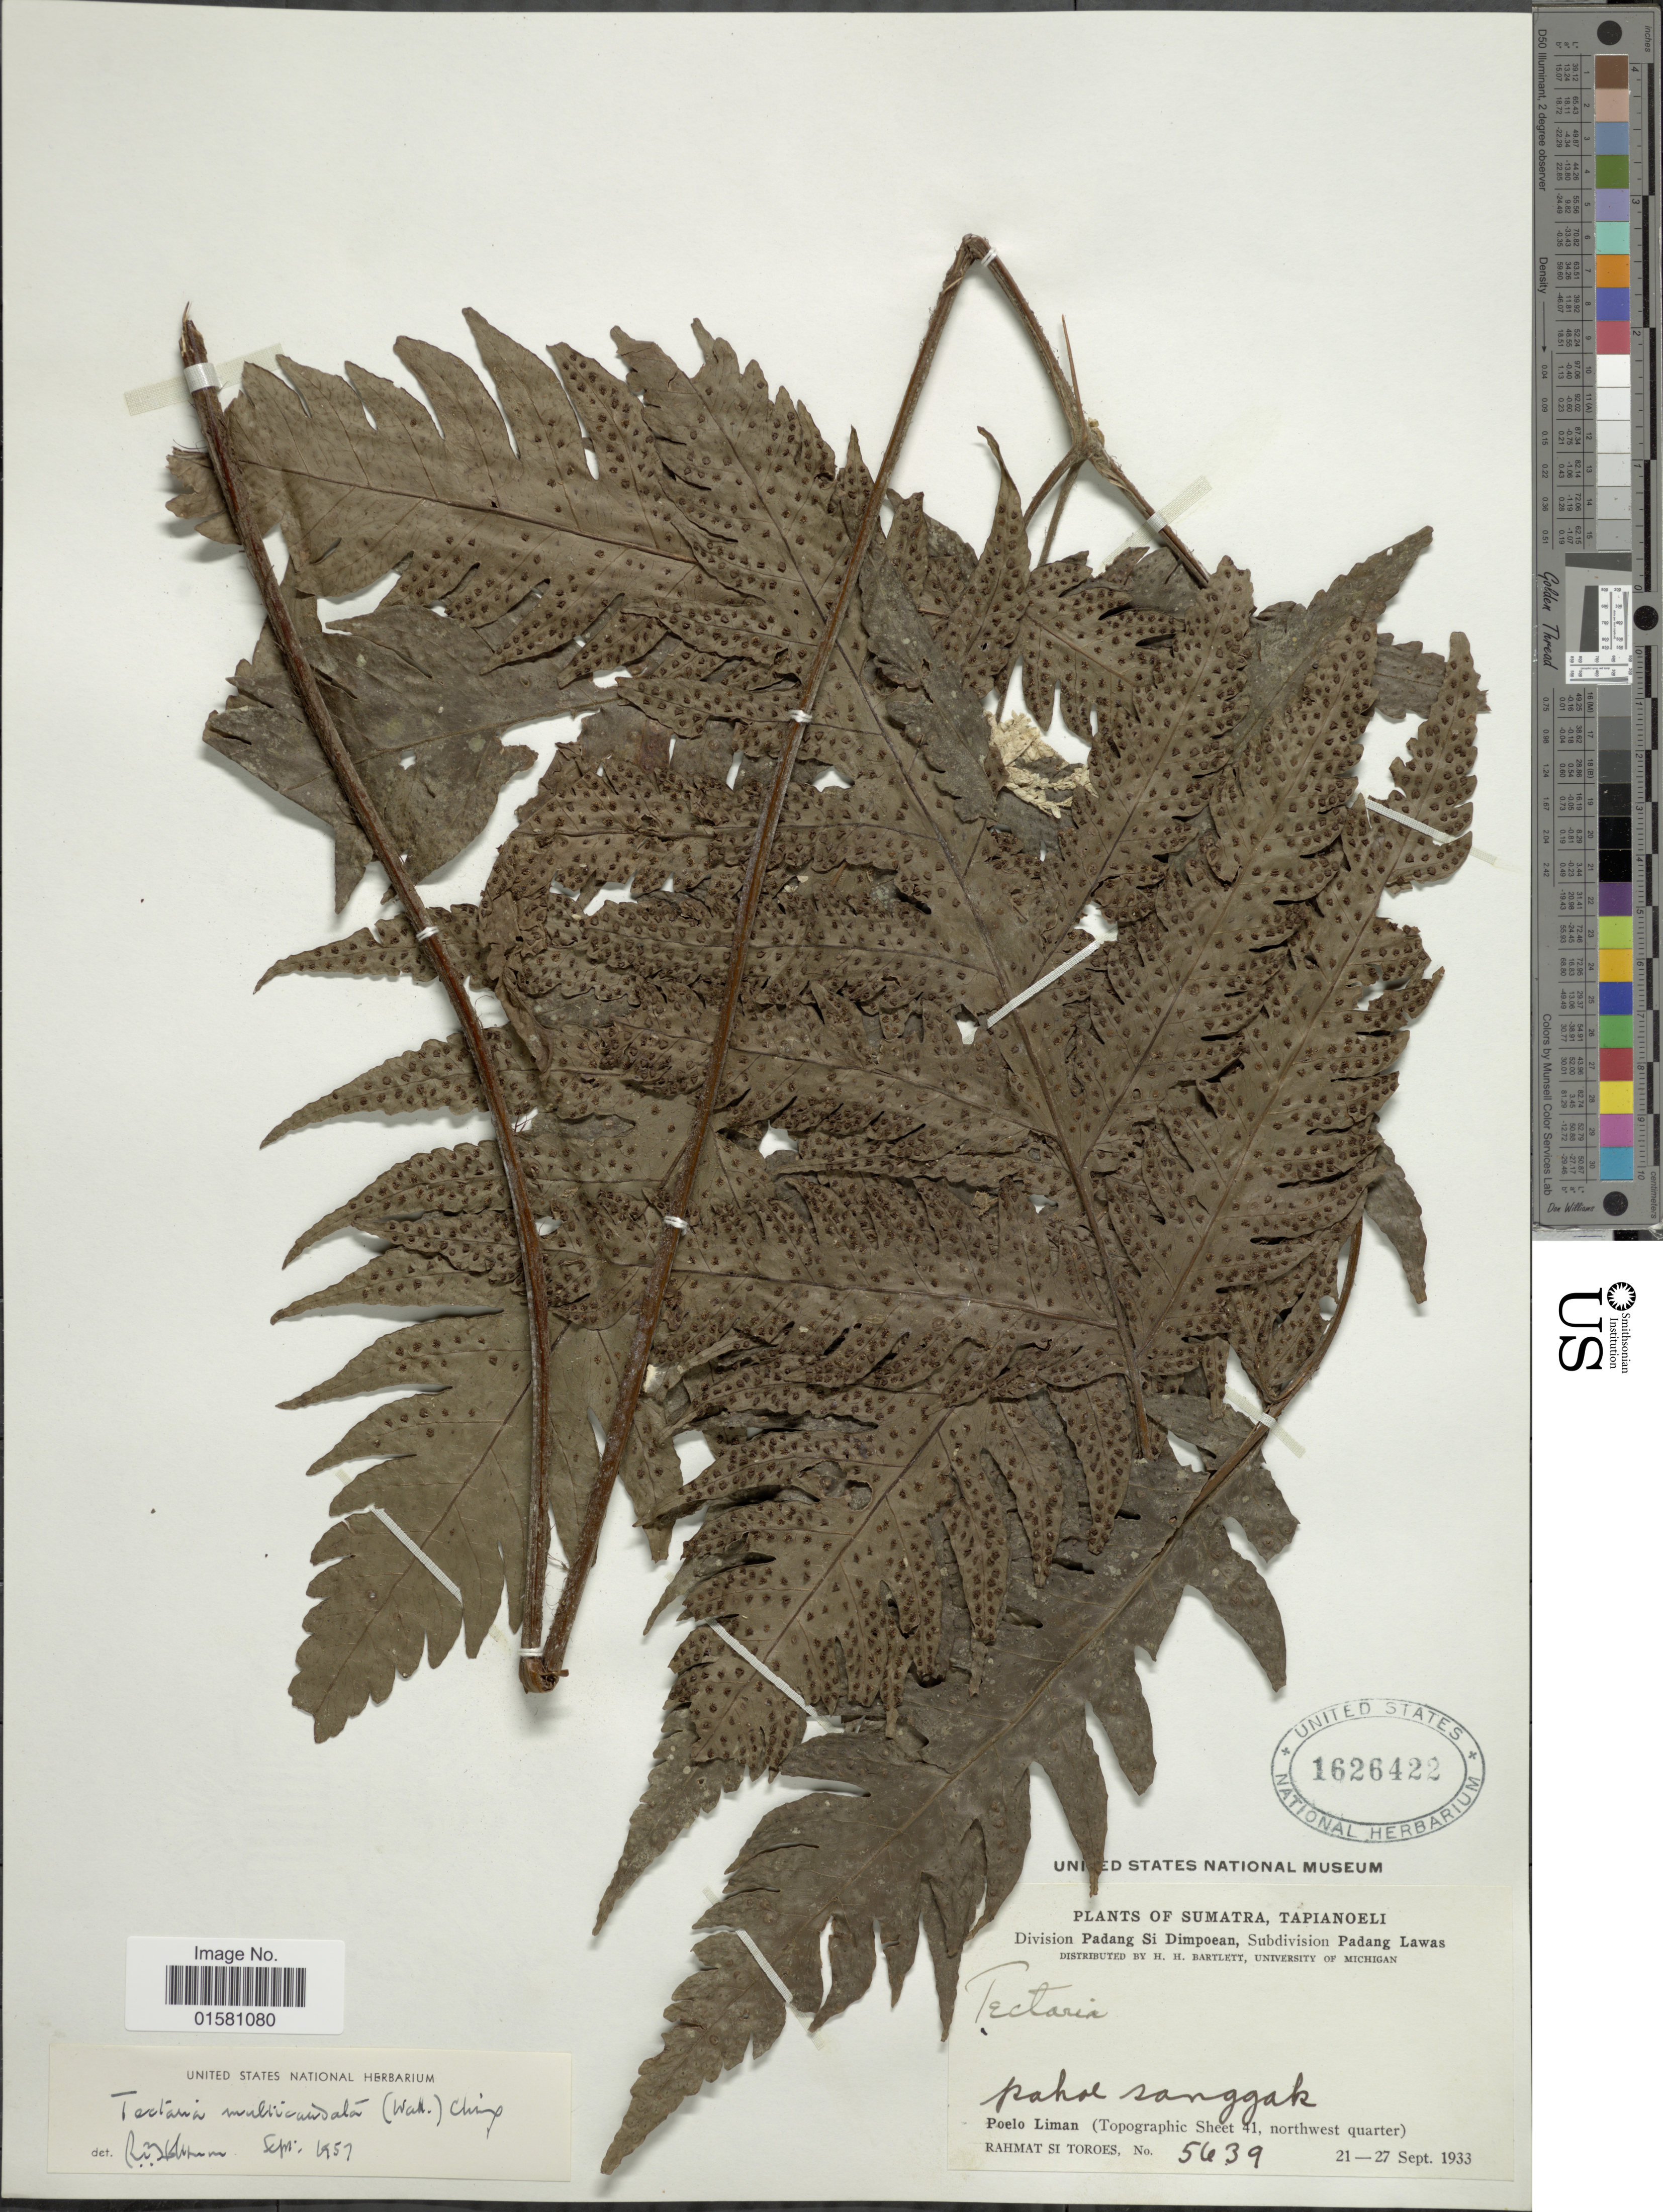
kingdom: Plantae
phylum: Tracheophyta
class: Polypodiopsida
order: Polypodiales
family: Tectariaceae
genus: Tectaria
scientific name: Tectaria griffithii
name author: (Baker) C. Chr.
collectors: Rahmat Si Boeea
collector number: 5369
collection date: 1933-09-21/1933-09-27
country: Indonesia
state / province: Sumatra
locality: Tapianoeli, Poelo Liman (Topographic Sheet 41, northwest quarter)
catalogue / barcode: US 1626422